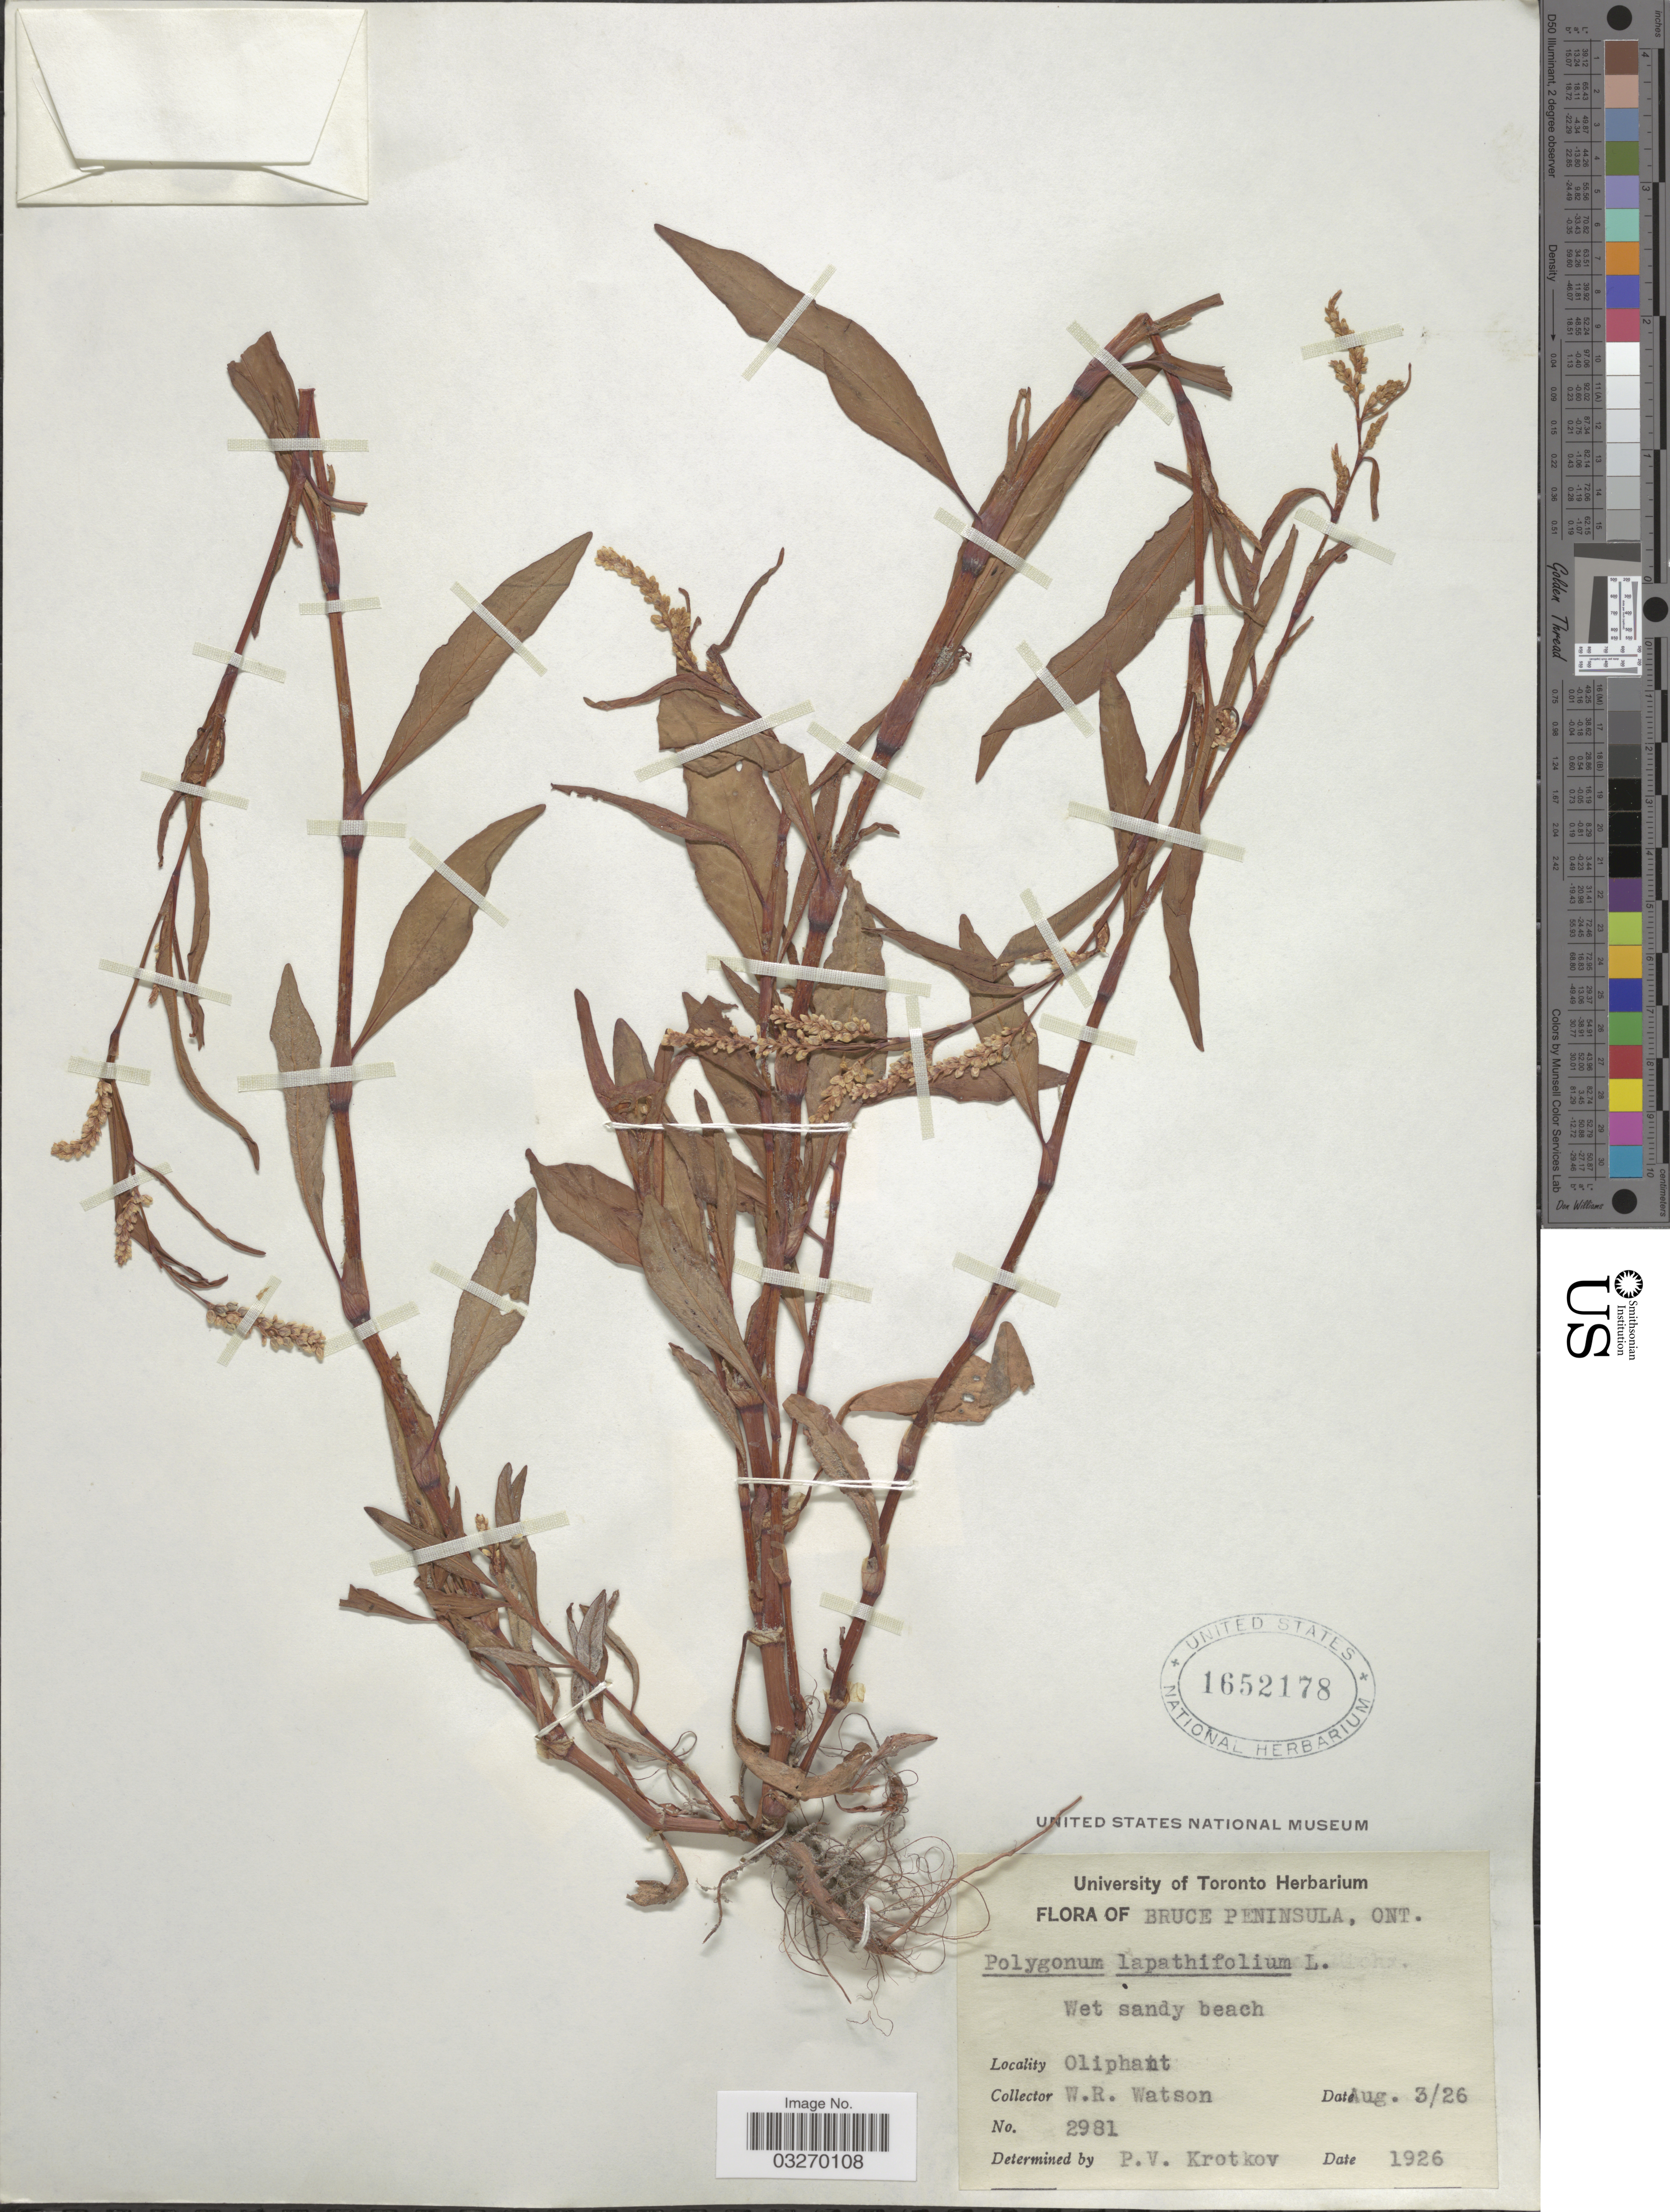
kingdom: Plantae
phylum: Tracheophyta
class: Magnoliopsida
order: Caryophyllales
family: Polygonaceae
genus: Persicaria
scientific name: Persicaria lapathifolia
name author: (L.) Delarbre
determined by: Atha, D. E.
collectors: W. R. Watson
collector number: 2981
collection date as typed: Transcribed d/m/y: 3/8/26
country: Canada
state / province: Ontario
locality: Bruce Peninsula. Oliphant.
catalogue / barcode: US 1652178